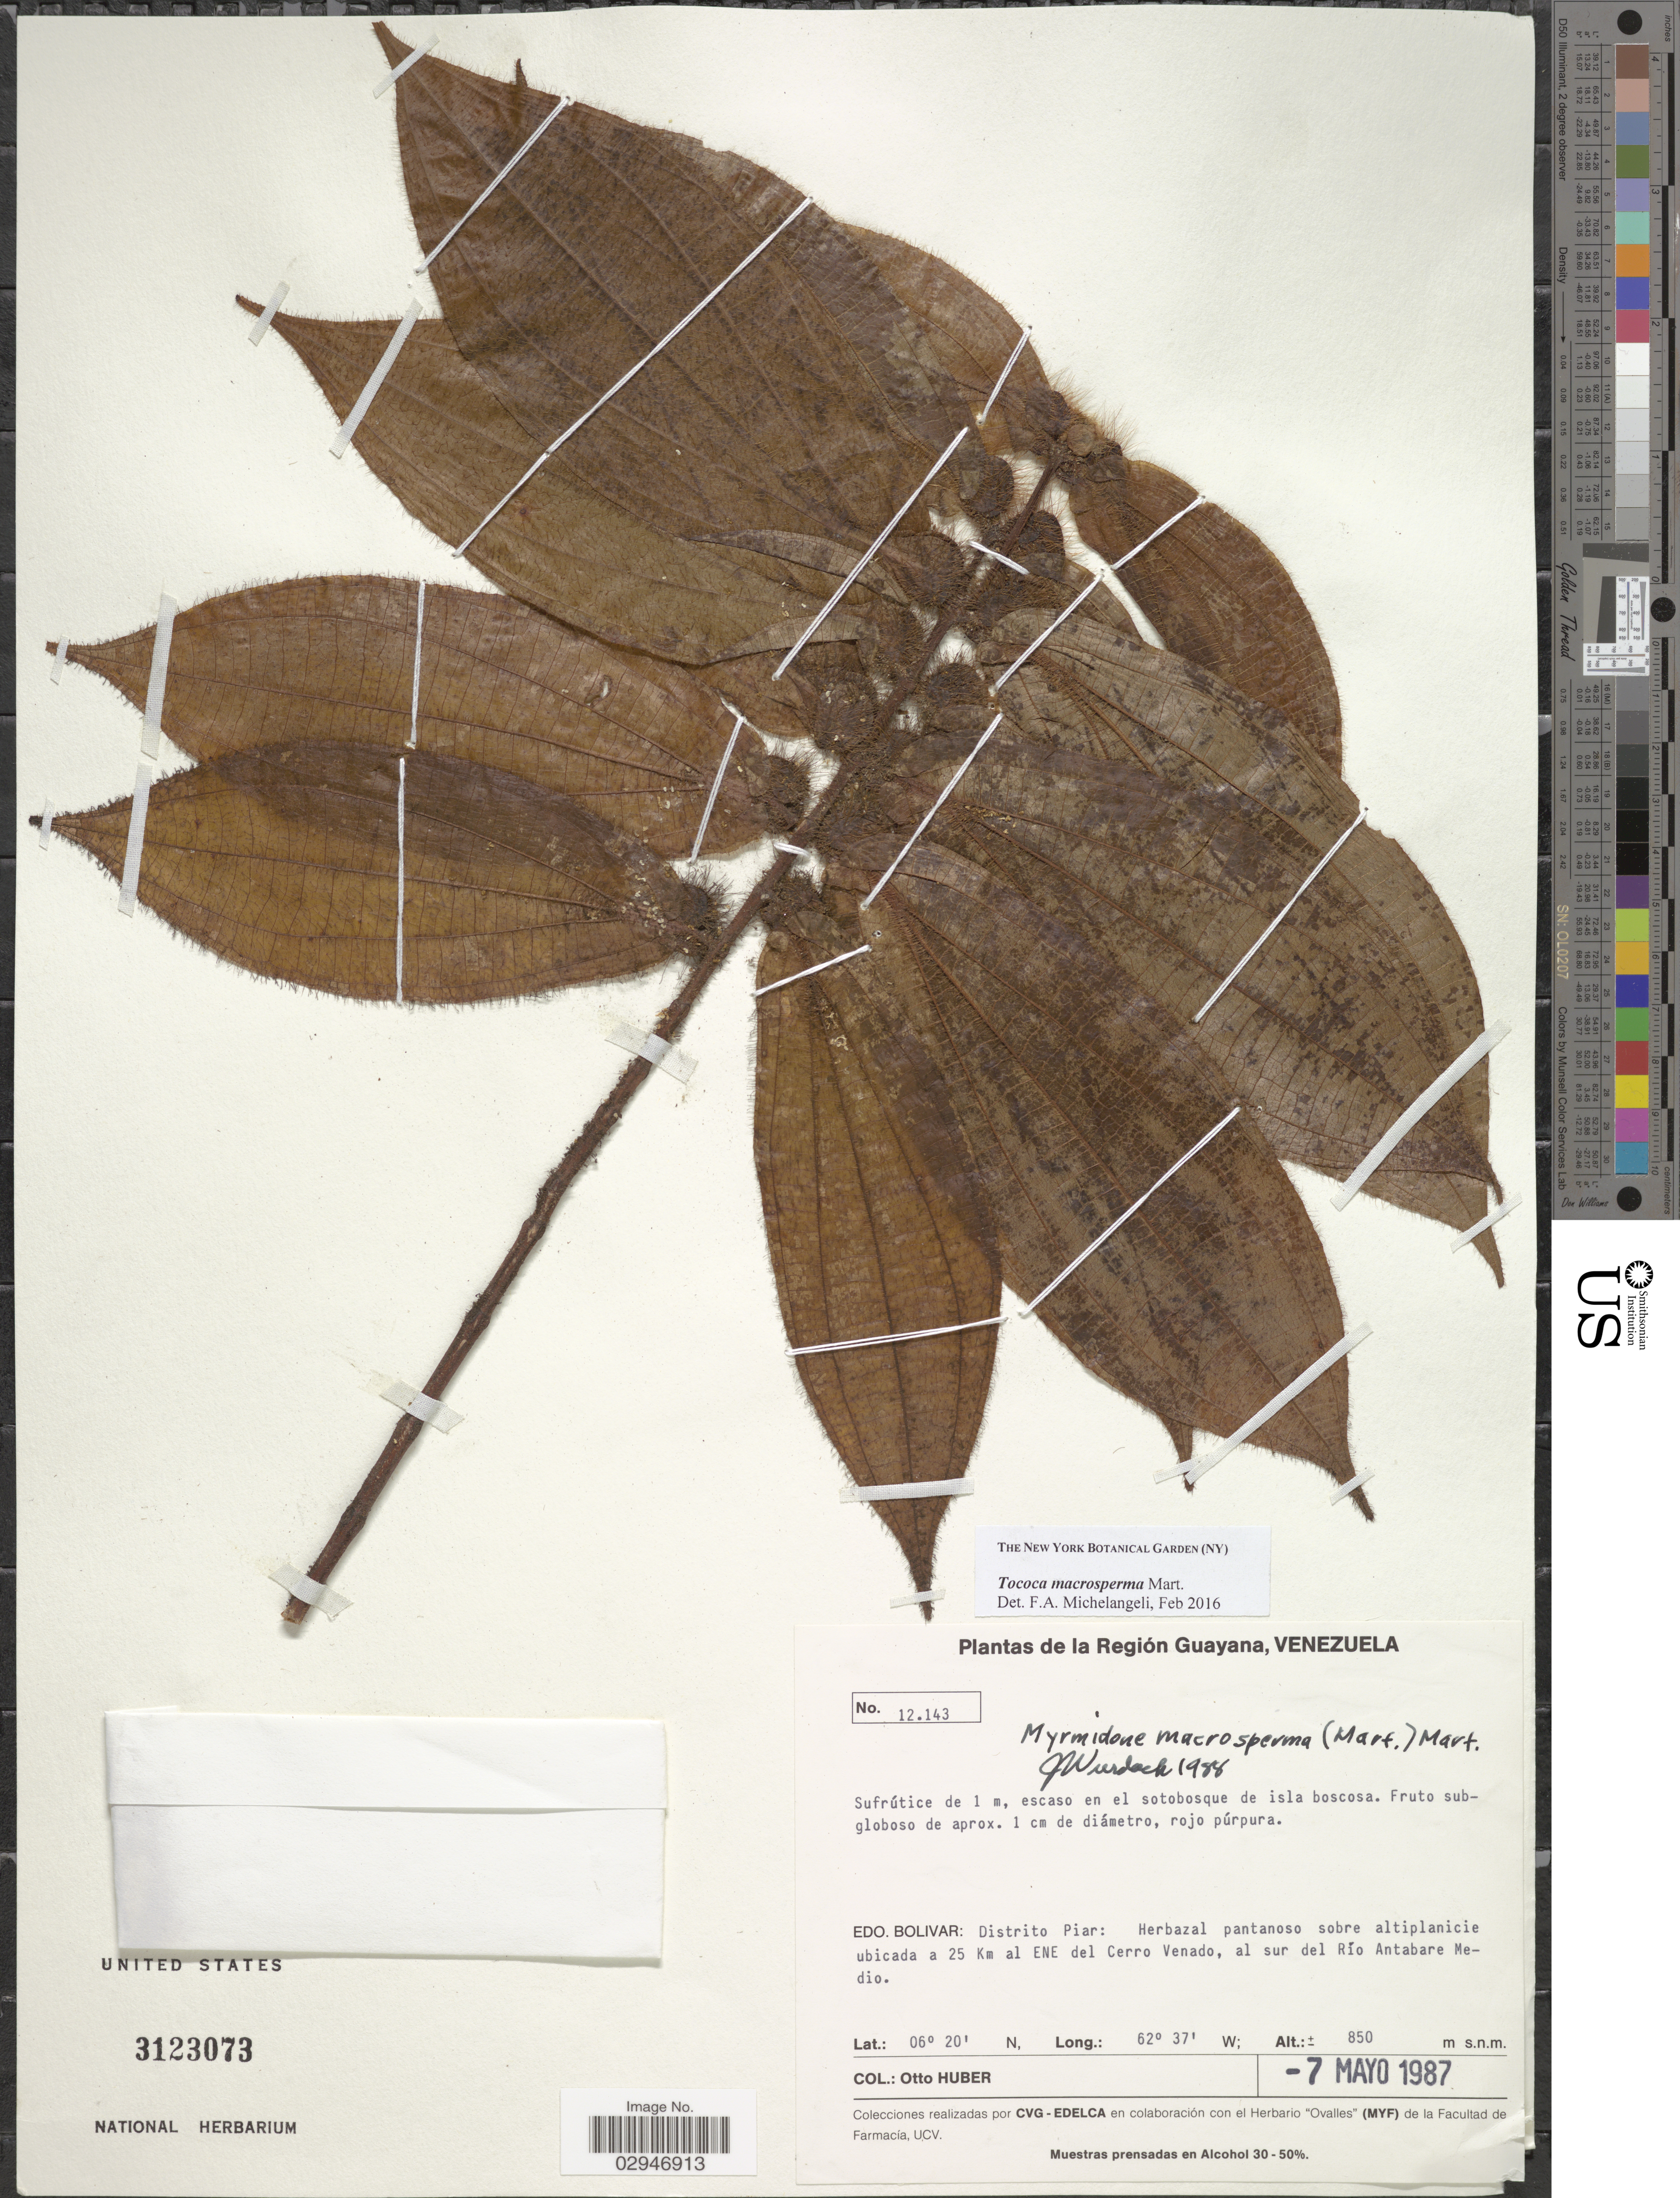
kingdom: Plantae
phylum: Tracheophyta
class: Magnoliopsida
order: Myrtales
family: Melastomataceae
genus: Tococa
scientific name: Tococa macrosperma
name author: Mart.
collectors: O. Huber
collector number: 12143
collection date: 1987-05-07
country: Venezuela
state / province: Bolivar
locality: La Región Guayana. Distrito Piar: Herbazal pantanoso sobre altiplanicie ubicada a 25 Km al ENE del Cerro Venada, al sur del Río Antabare Medio.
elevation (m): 850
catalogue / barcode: US 3123073